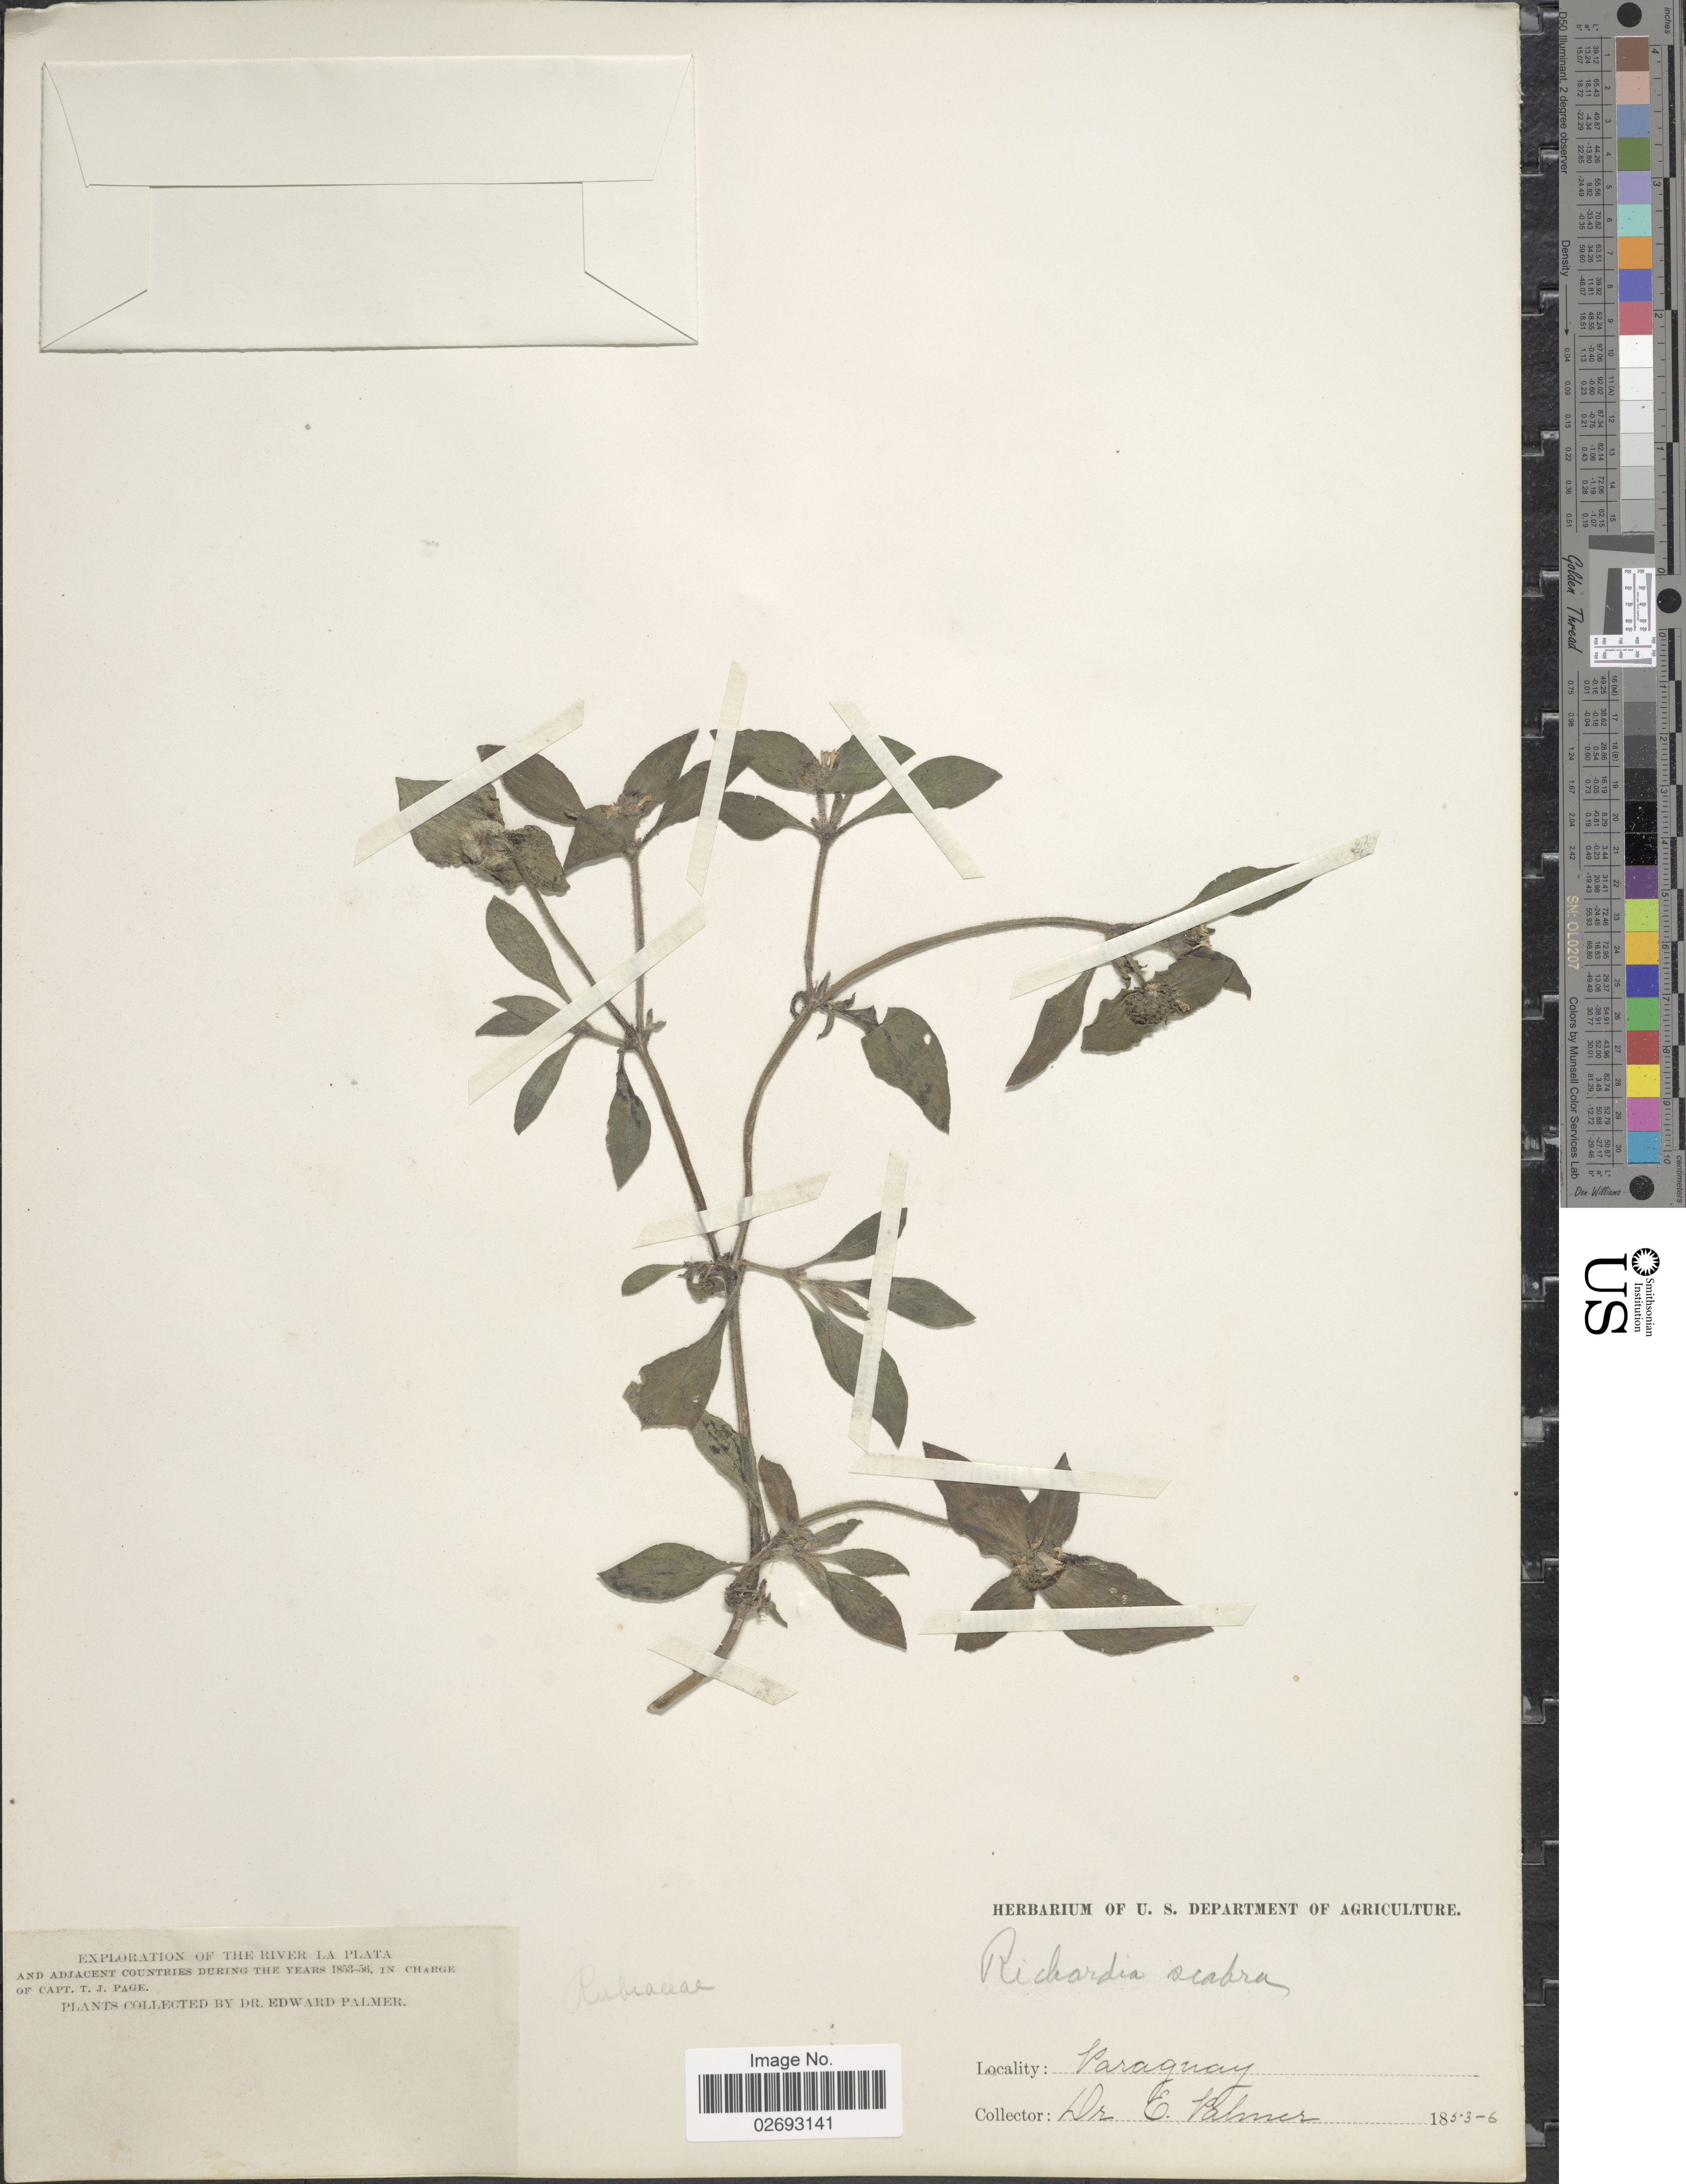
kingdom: Plantae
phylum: Tracheophyta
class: Magnoliopsida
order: Gentianales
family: Rubiaceae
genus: Richardia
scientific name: Richardia scabra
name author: L.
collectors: E. Palmer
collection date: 1853/1856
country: Paraguay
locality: The River La Plata